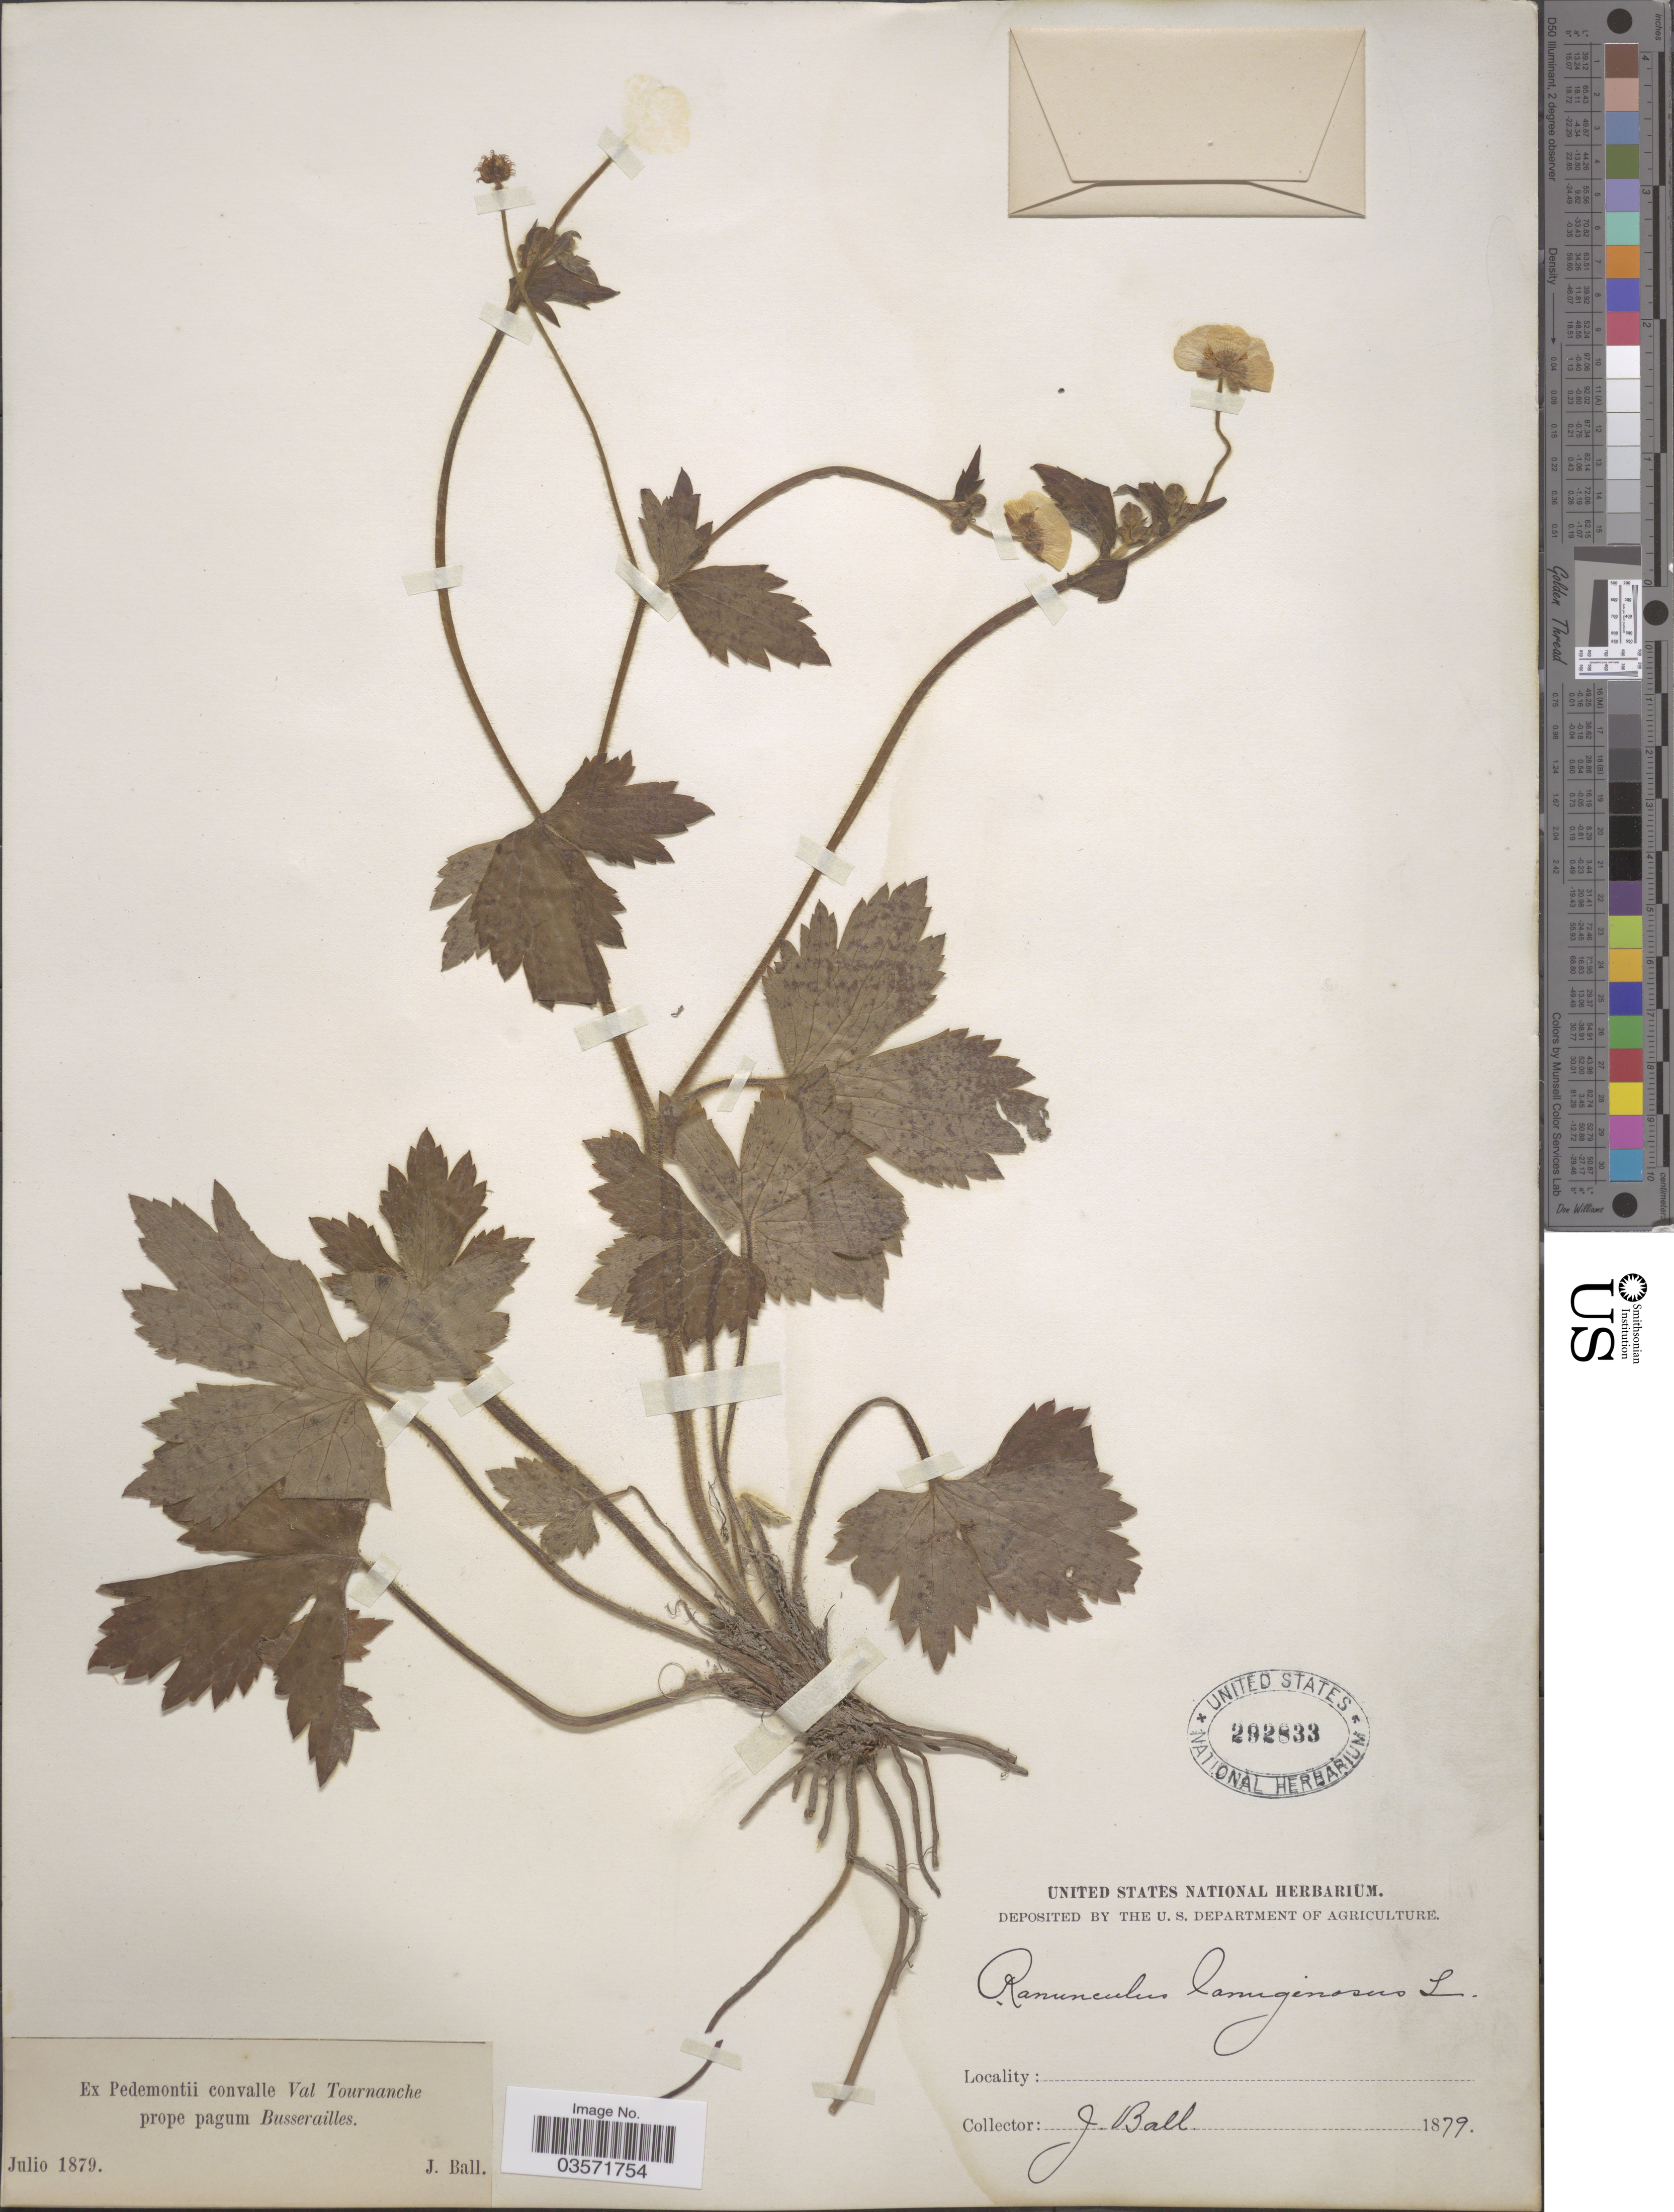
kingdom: Plantae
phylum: Tracheophyta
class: Magnoliopsida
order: Ranunculales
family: Ranunculaceae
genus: Ranunculus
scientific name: Ranunculus lanuginosus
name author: L.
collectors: J. Ball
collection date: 1879-07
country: Italy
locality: Ex Pedemontii convalle Val Tournanche prope pagum Busserailles.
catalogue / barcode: US 292833